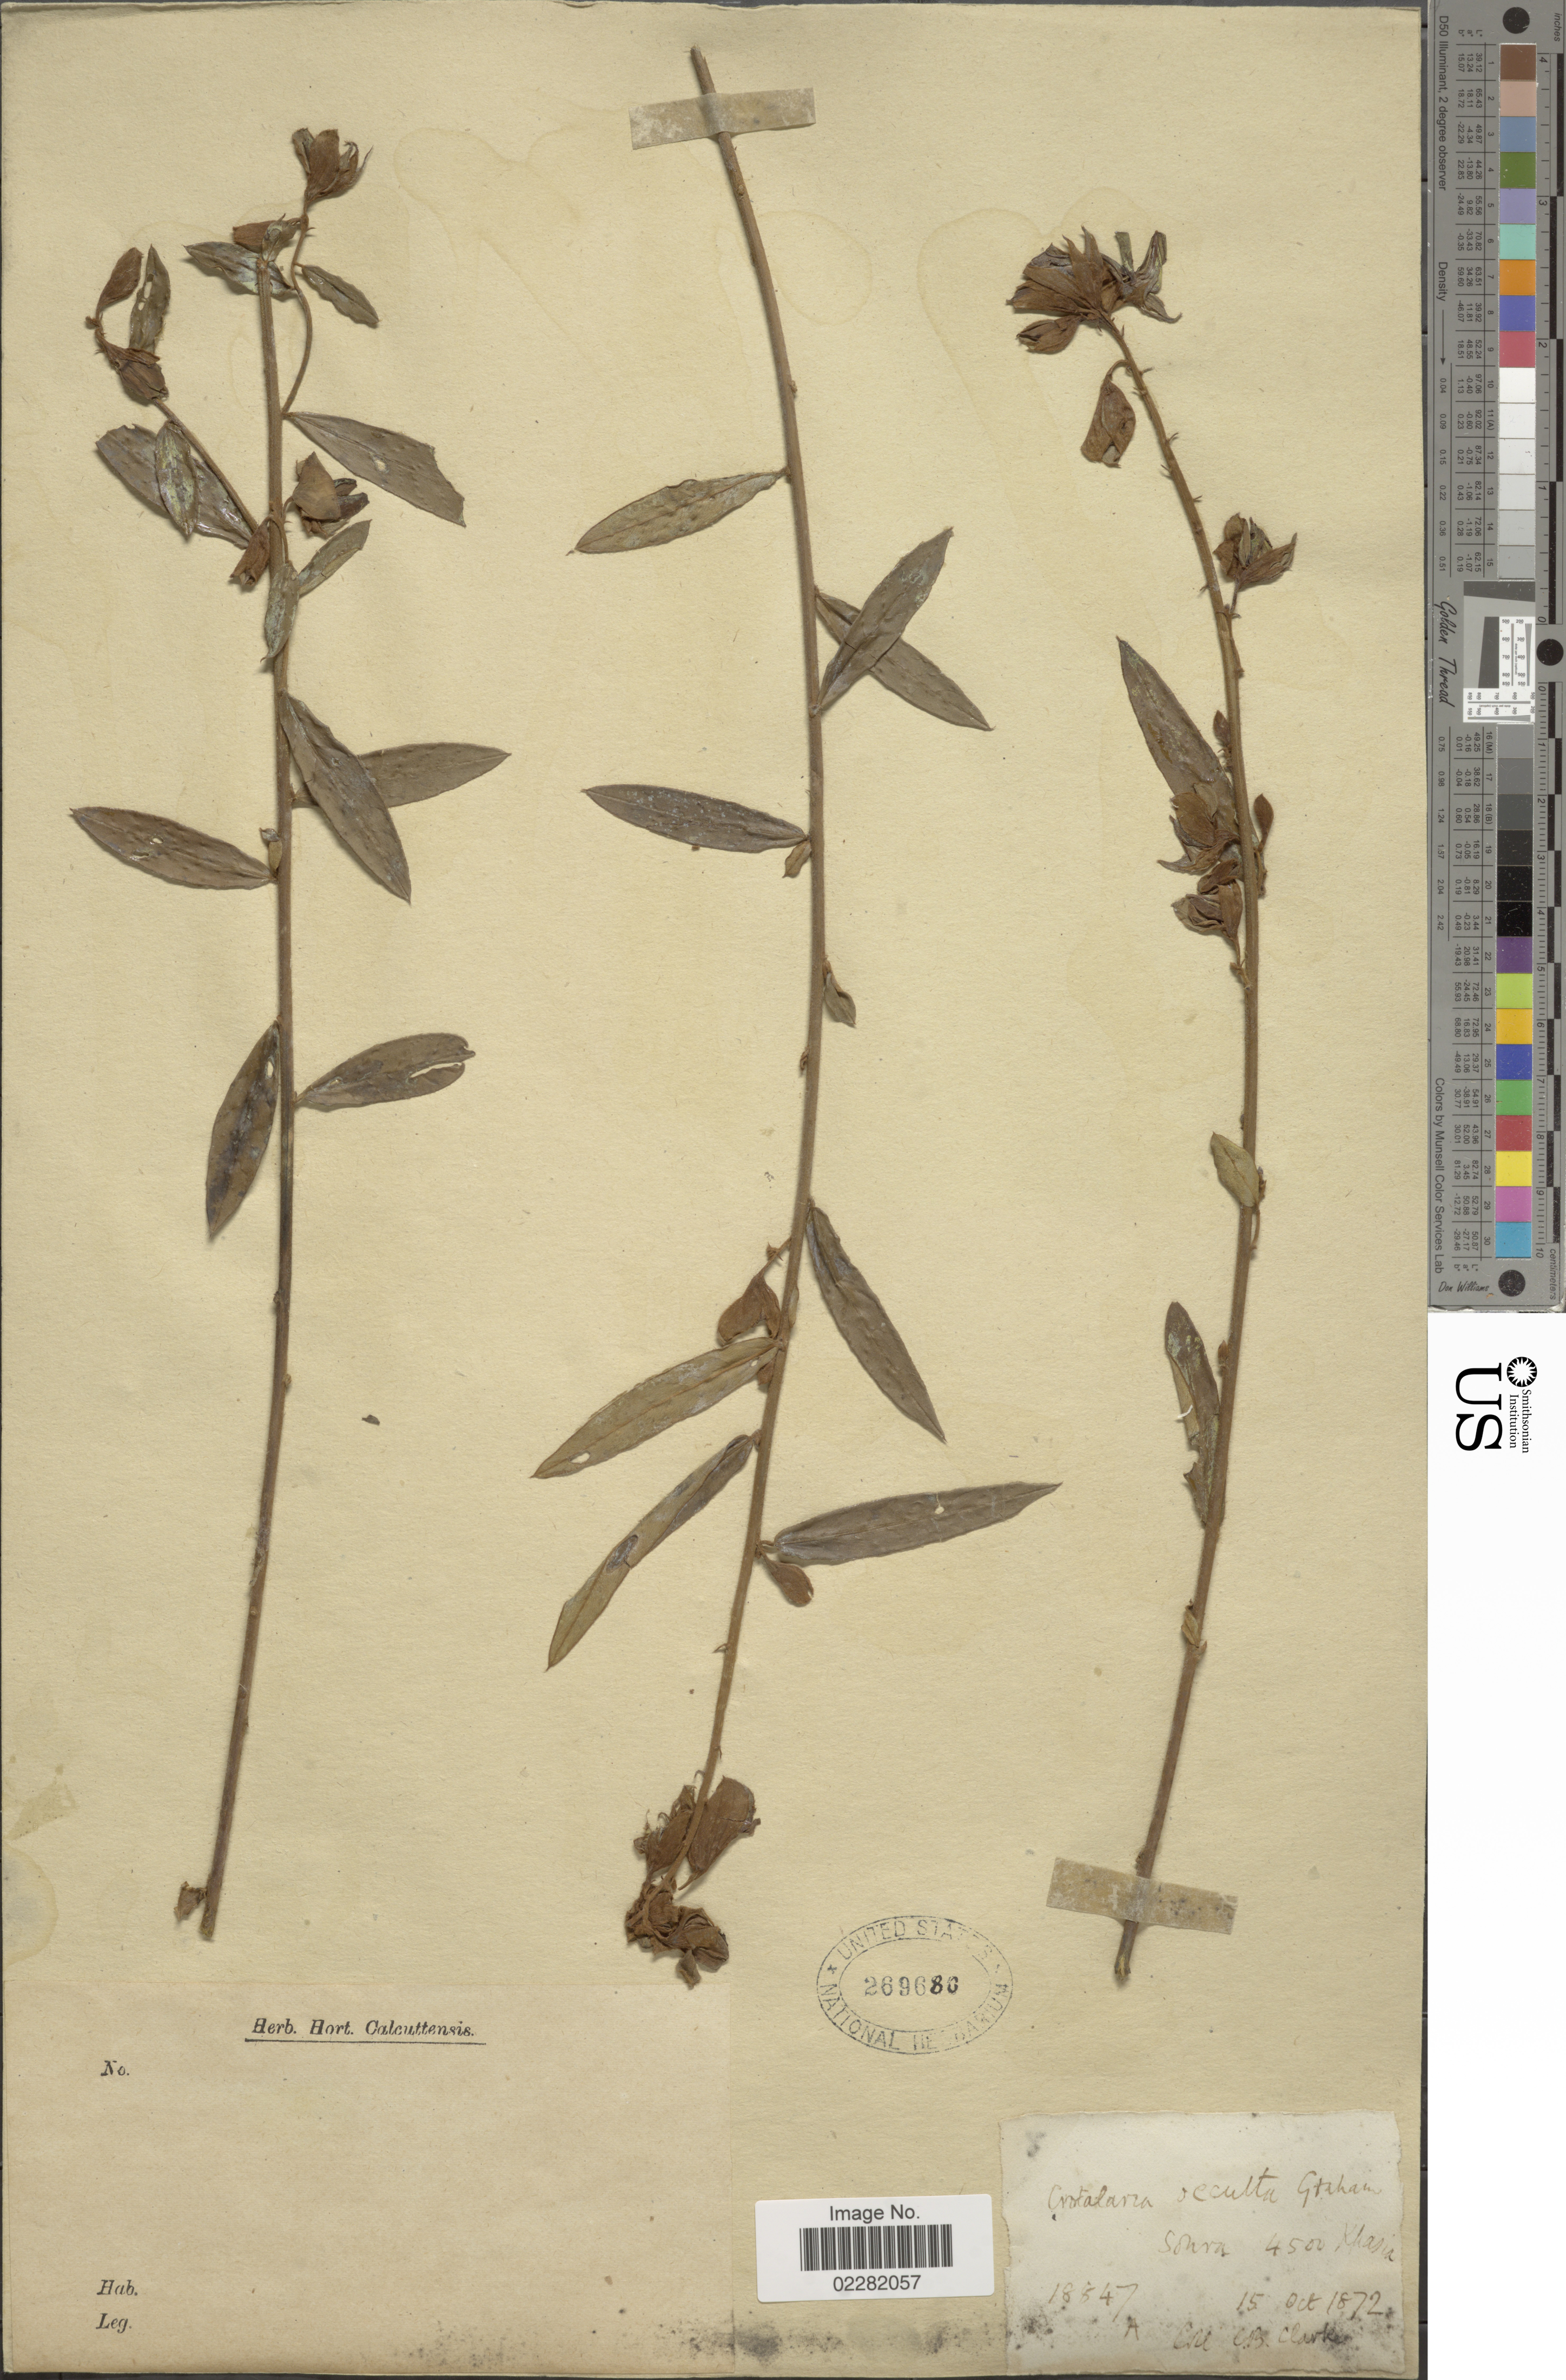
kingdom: Plantae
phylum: Tracheophyta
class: Magnoliopsida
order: Fabales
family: Fabaceae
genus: Crotalaria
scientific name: Crotalaria occulta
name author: Graham ex Benth.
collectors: C. B. Clarke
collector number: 18547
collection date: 1872-10-15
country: India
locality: Sohra, Khasia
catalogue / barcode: US 269686